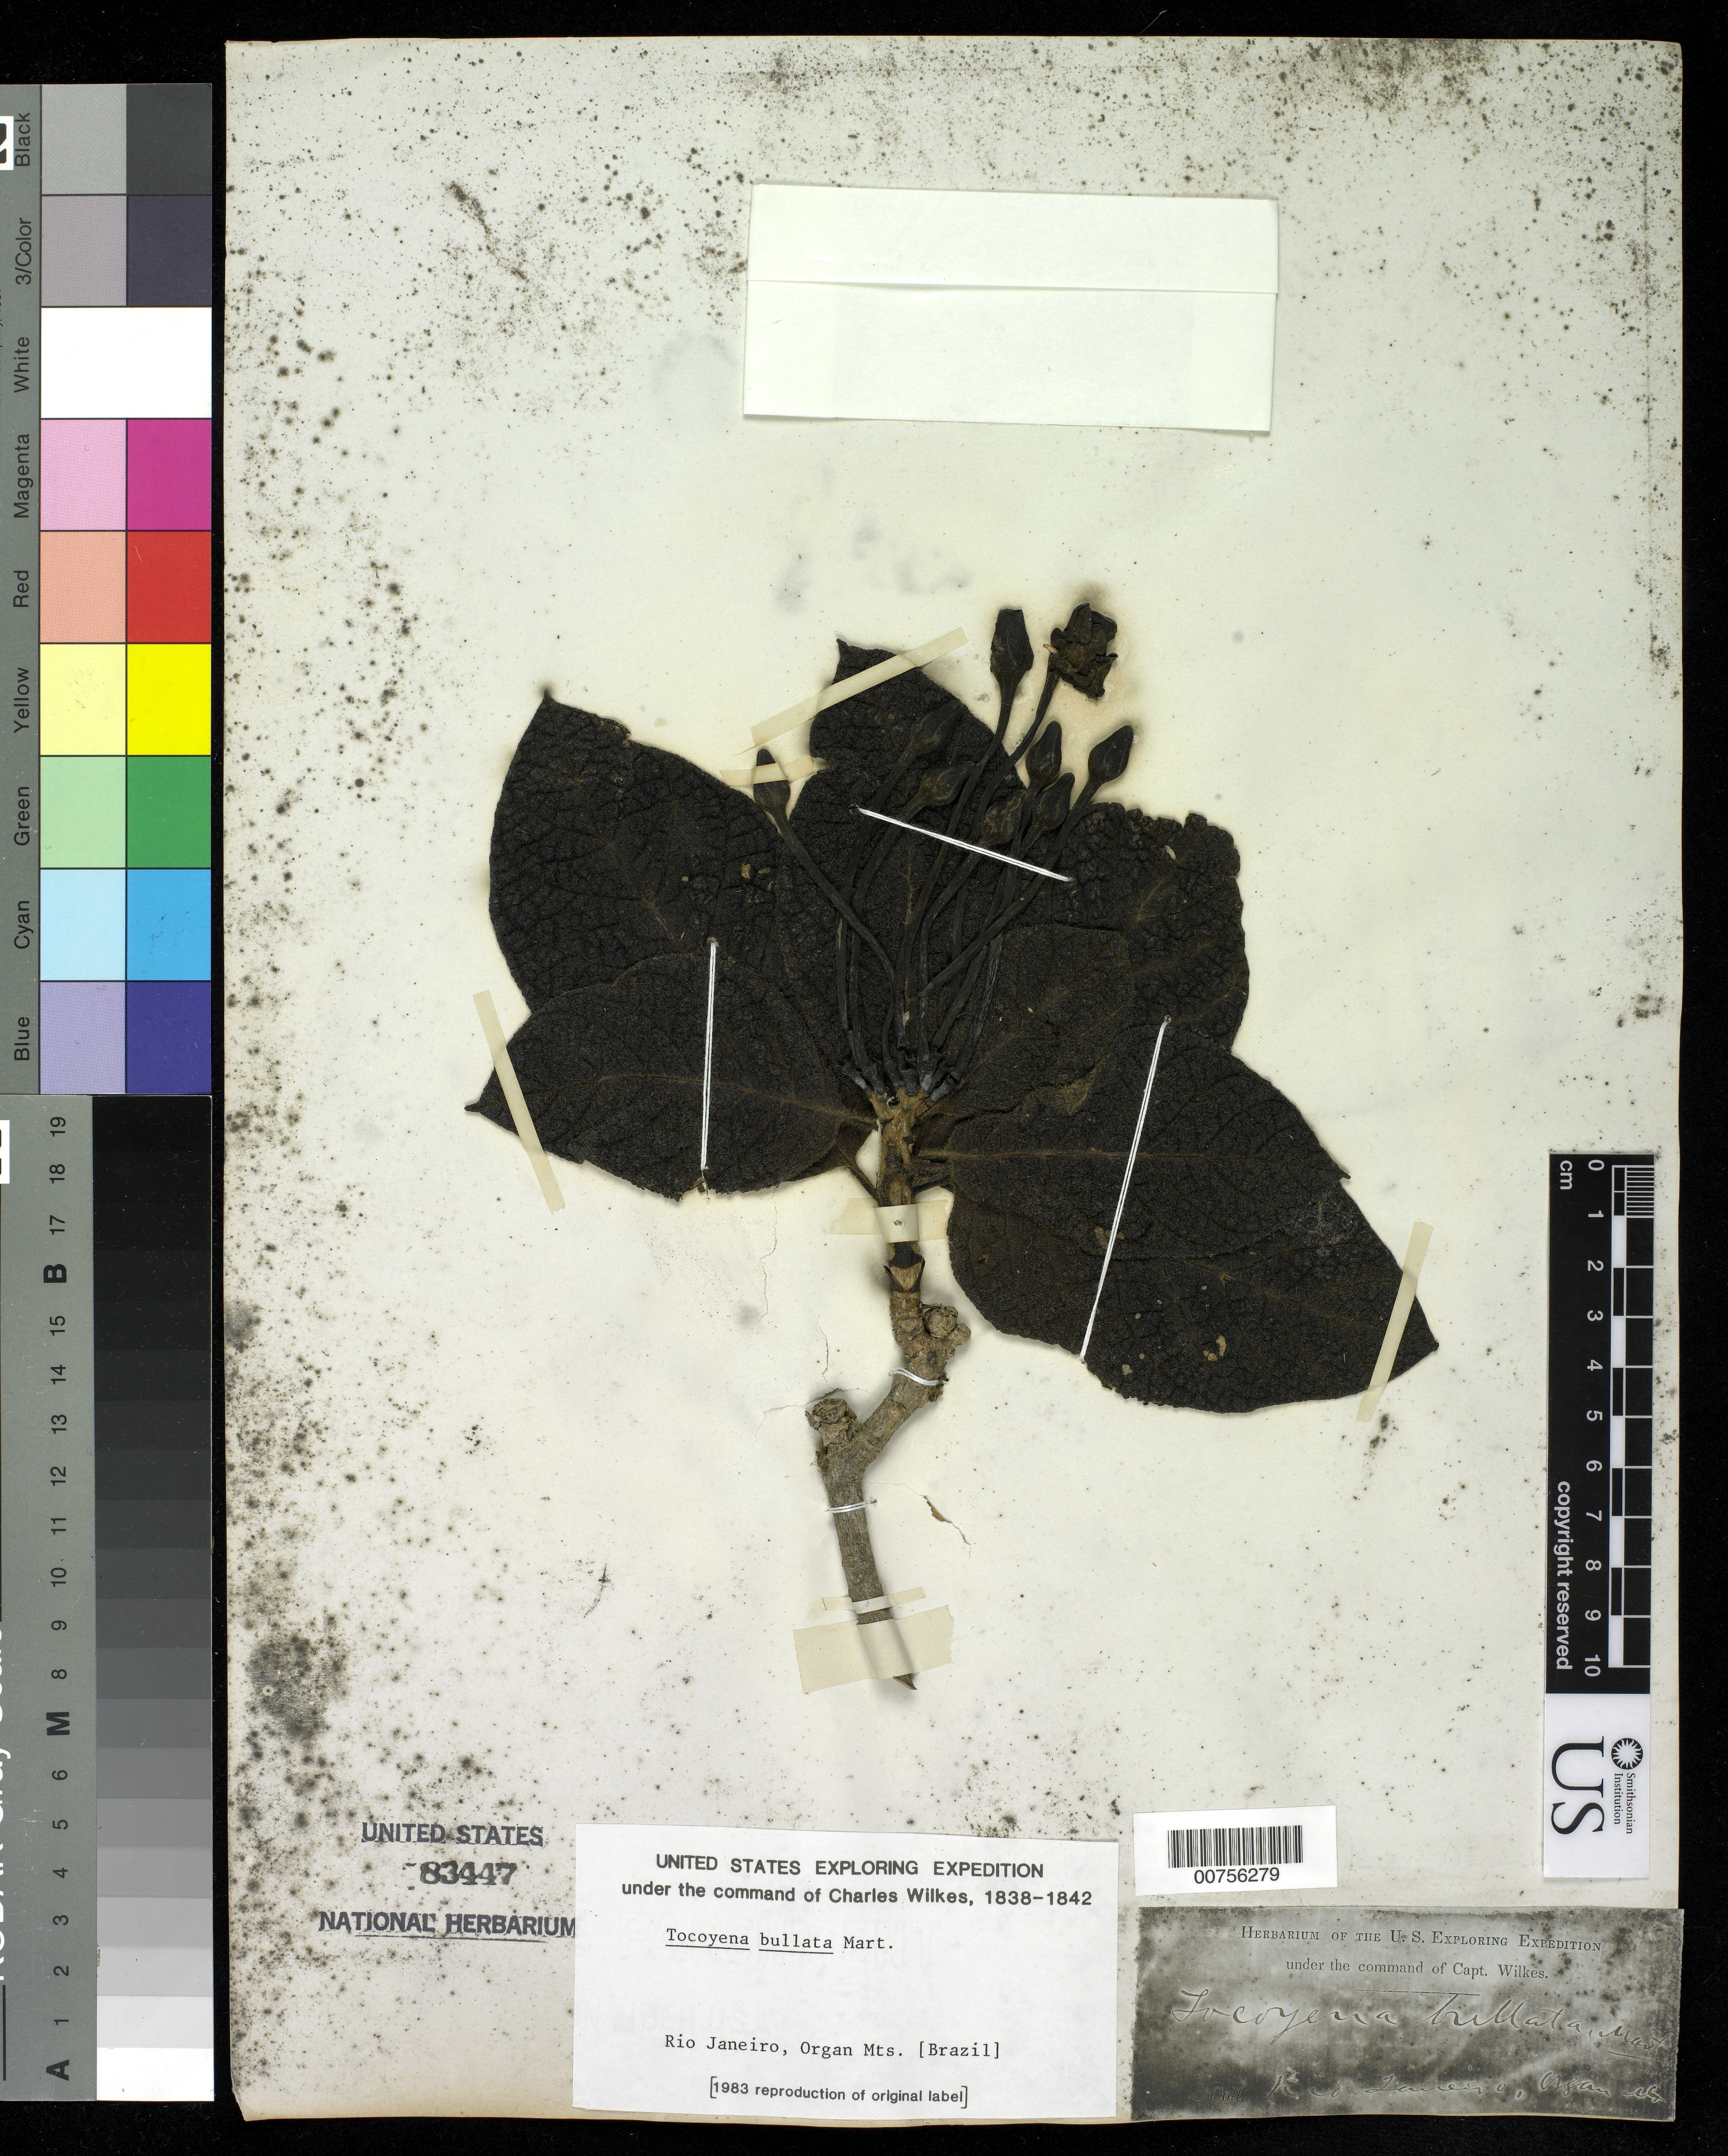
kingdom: Plantae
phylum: Tracheophyta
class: Magnoliopsida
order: Gentianales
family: Rubiaceae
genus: Tocoyena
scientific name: Tocoyena bullata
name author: (Vell.) Mart.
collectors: Wilkes Explor. Exped.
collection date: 1838/1842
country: Brazil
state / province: Rio de Janeiro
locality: Rio Janeiro, Organ Mts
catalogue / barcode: US 83447